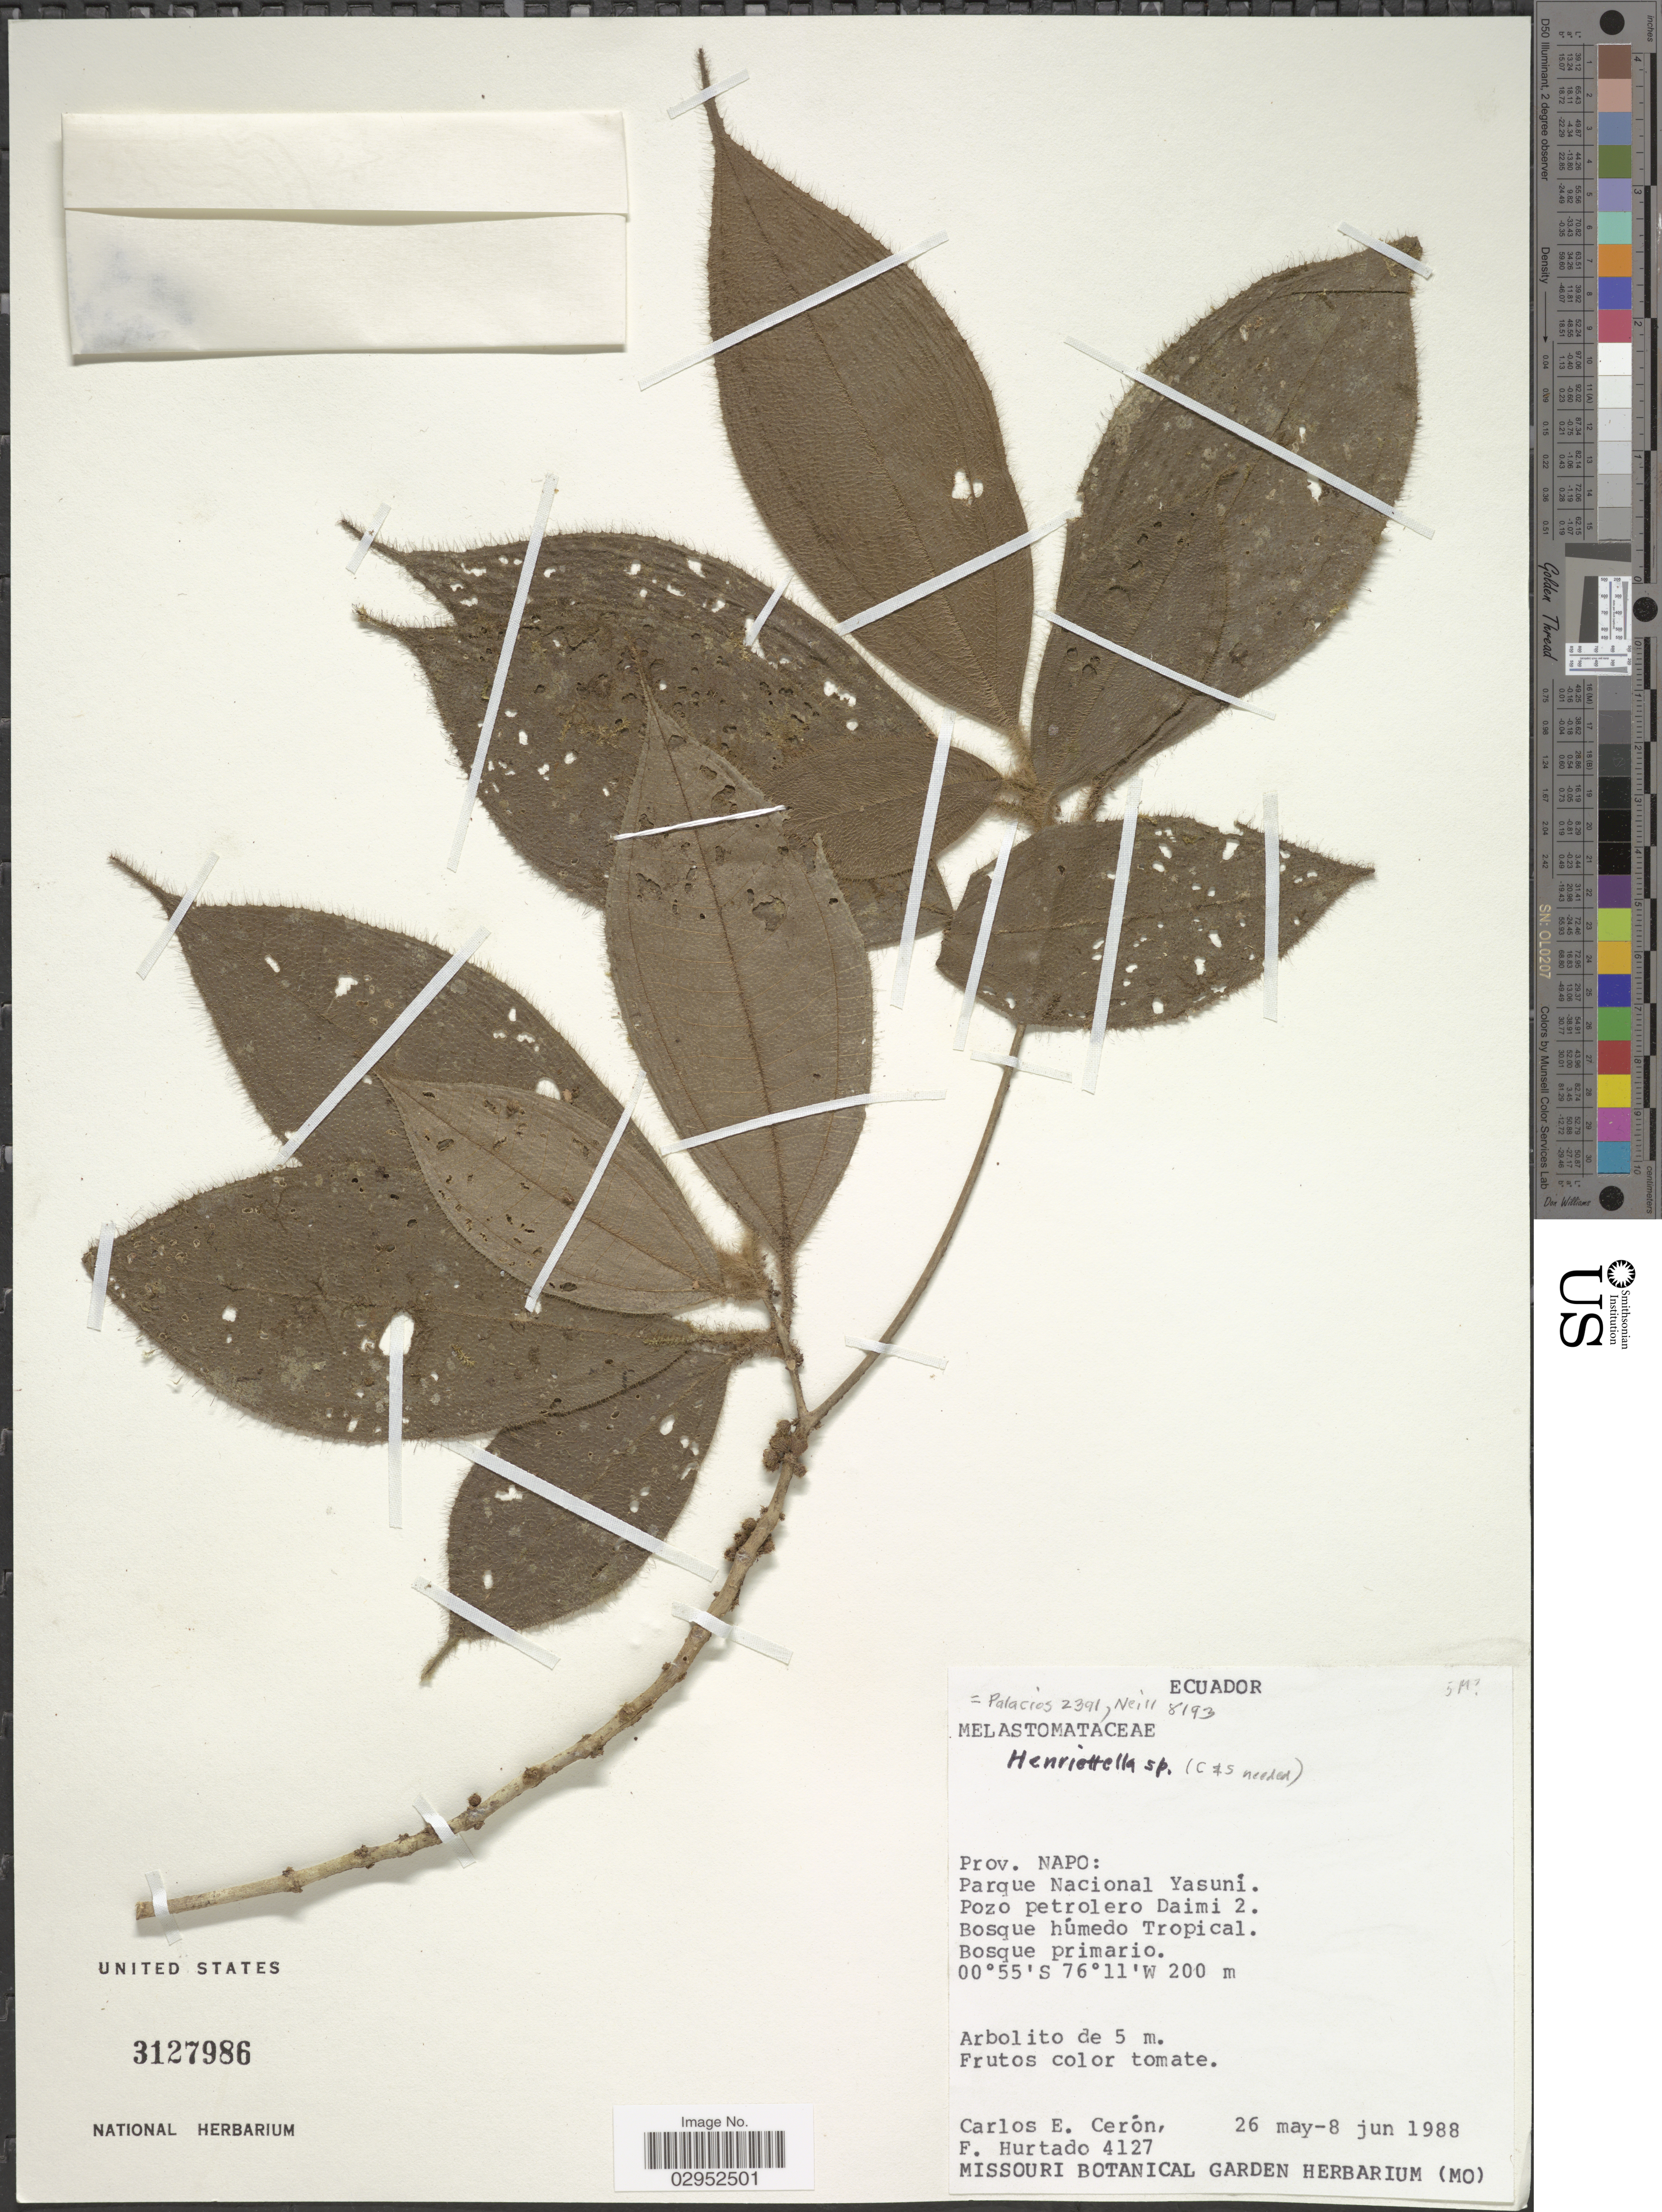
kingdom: Plantae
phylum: Tracheophyta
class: Magnoliopsida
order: Myrtales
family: Melastomataceae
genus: Henriettea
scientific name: Henriettea sp.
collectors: C. E. Cerón M. & F. Hurtado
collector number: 4127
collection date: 1988-05-26/1988-06-08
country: Ecuador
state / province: Napo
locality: Parque Nacional Yasuní. Pozo petrolero Daimi 2.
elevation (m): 200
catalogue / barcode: US 3127986